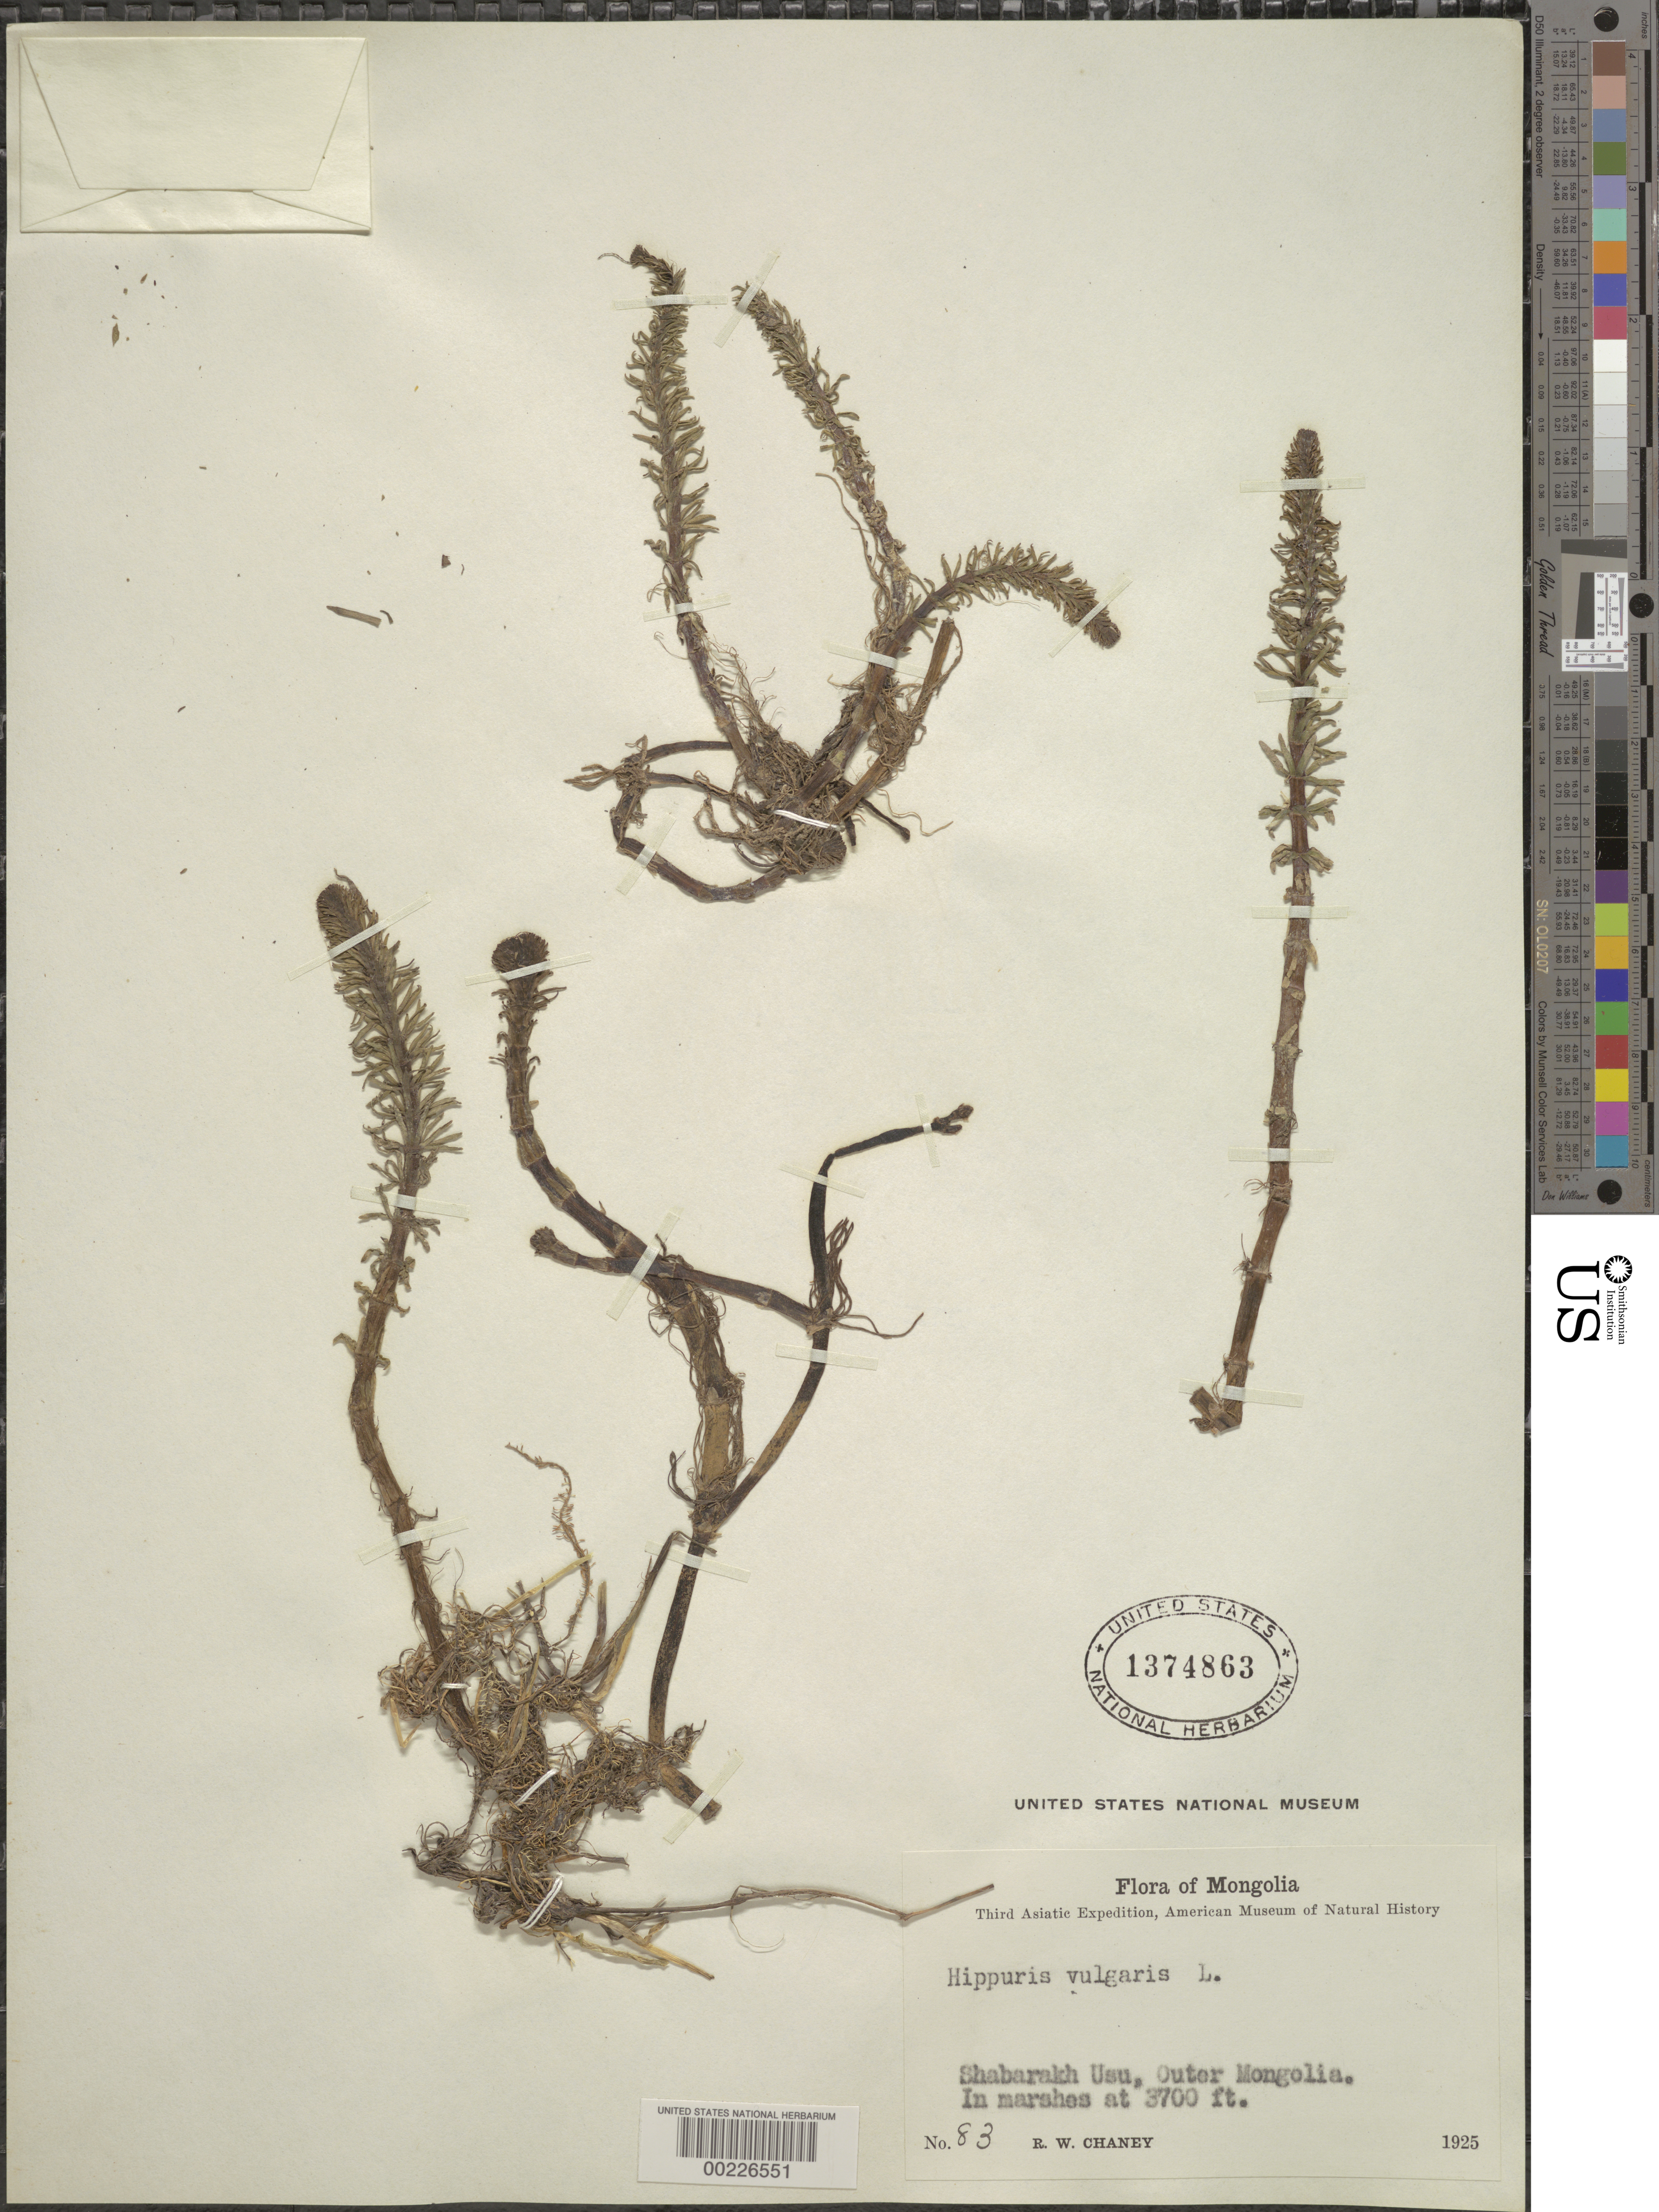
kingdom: Plantae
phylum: Tracheophyta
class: Magnoliopsida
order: Lamiales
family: Plantaginaceae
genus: Hippuris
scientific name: Hippuris vulgaris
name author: L.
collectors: R. Chaney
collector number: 83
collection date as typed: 1925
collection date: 1925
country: Mongolia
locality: Shabarakh Usu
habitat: In marshes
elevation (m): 1128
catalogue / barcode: US 1374863